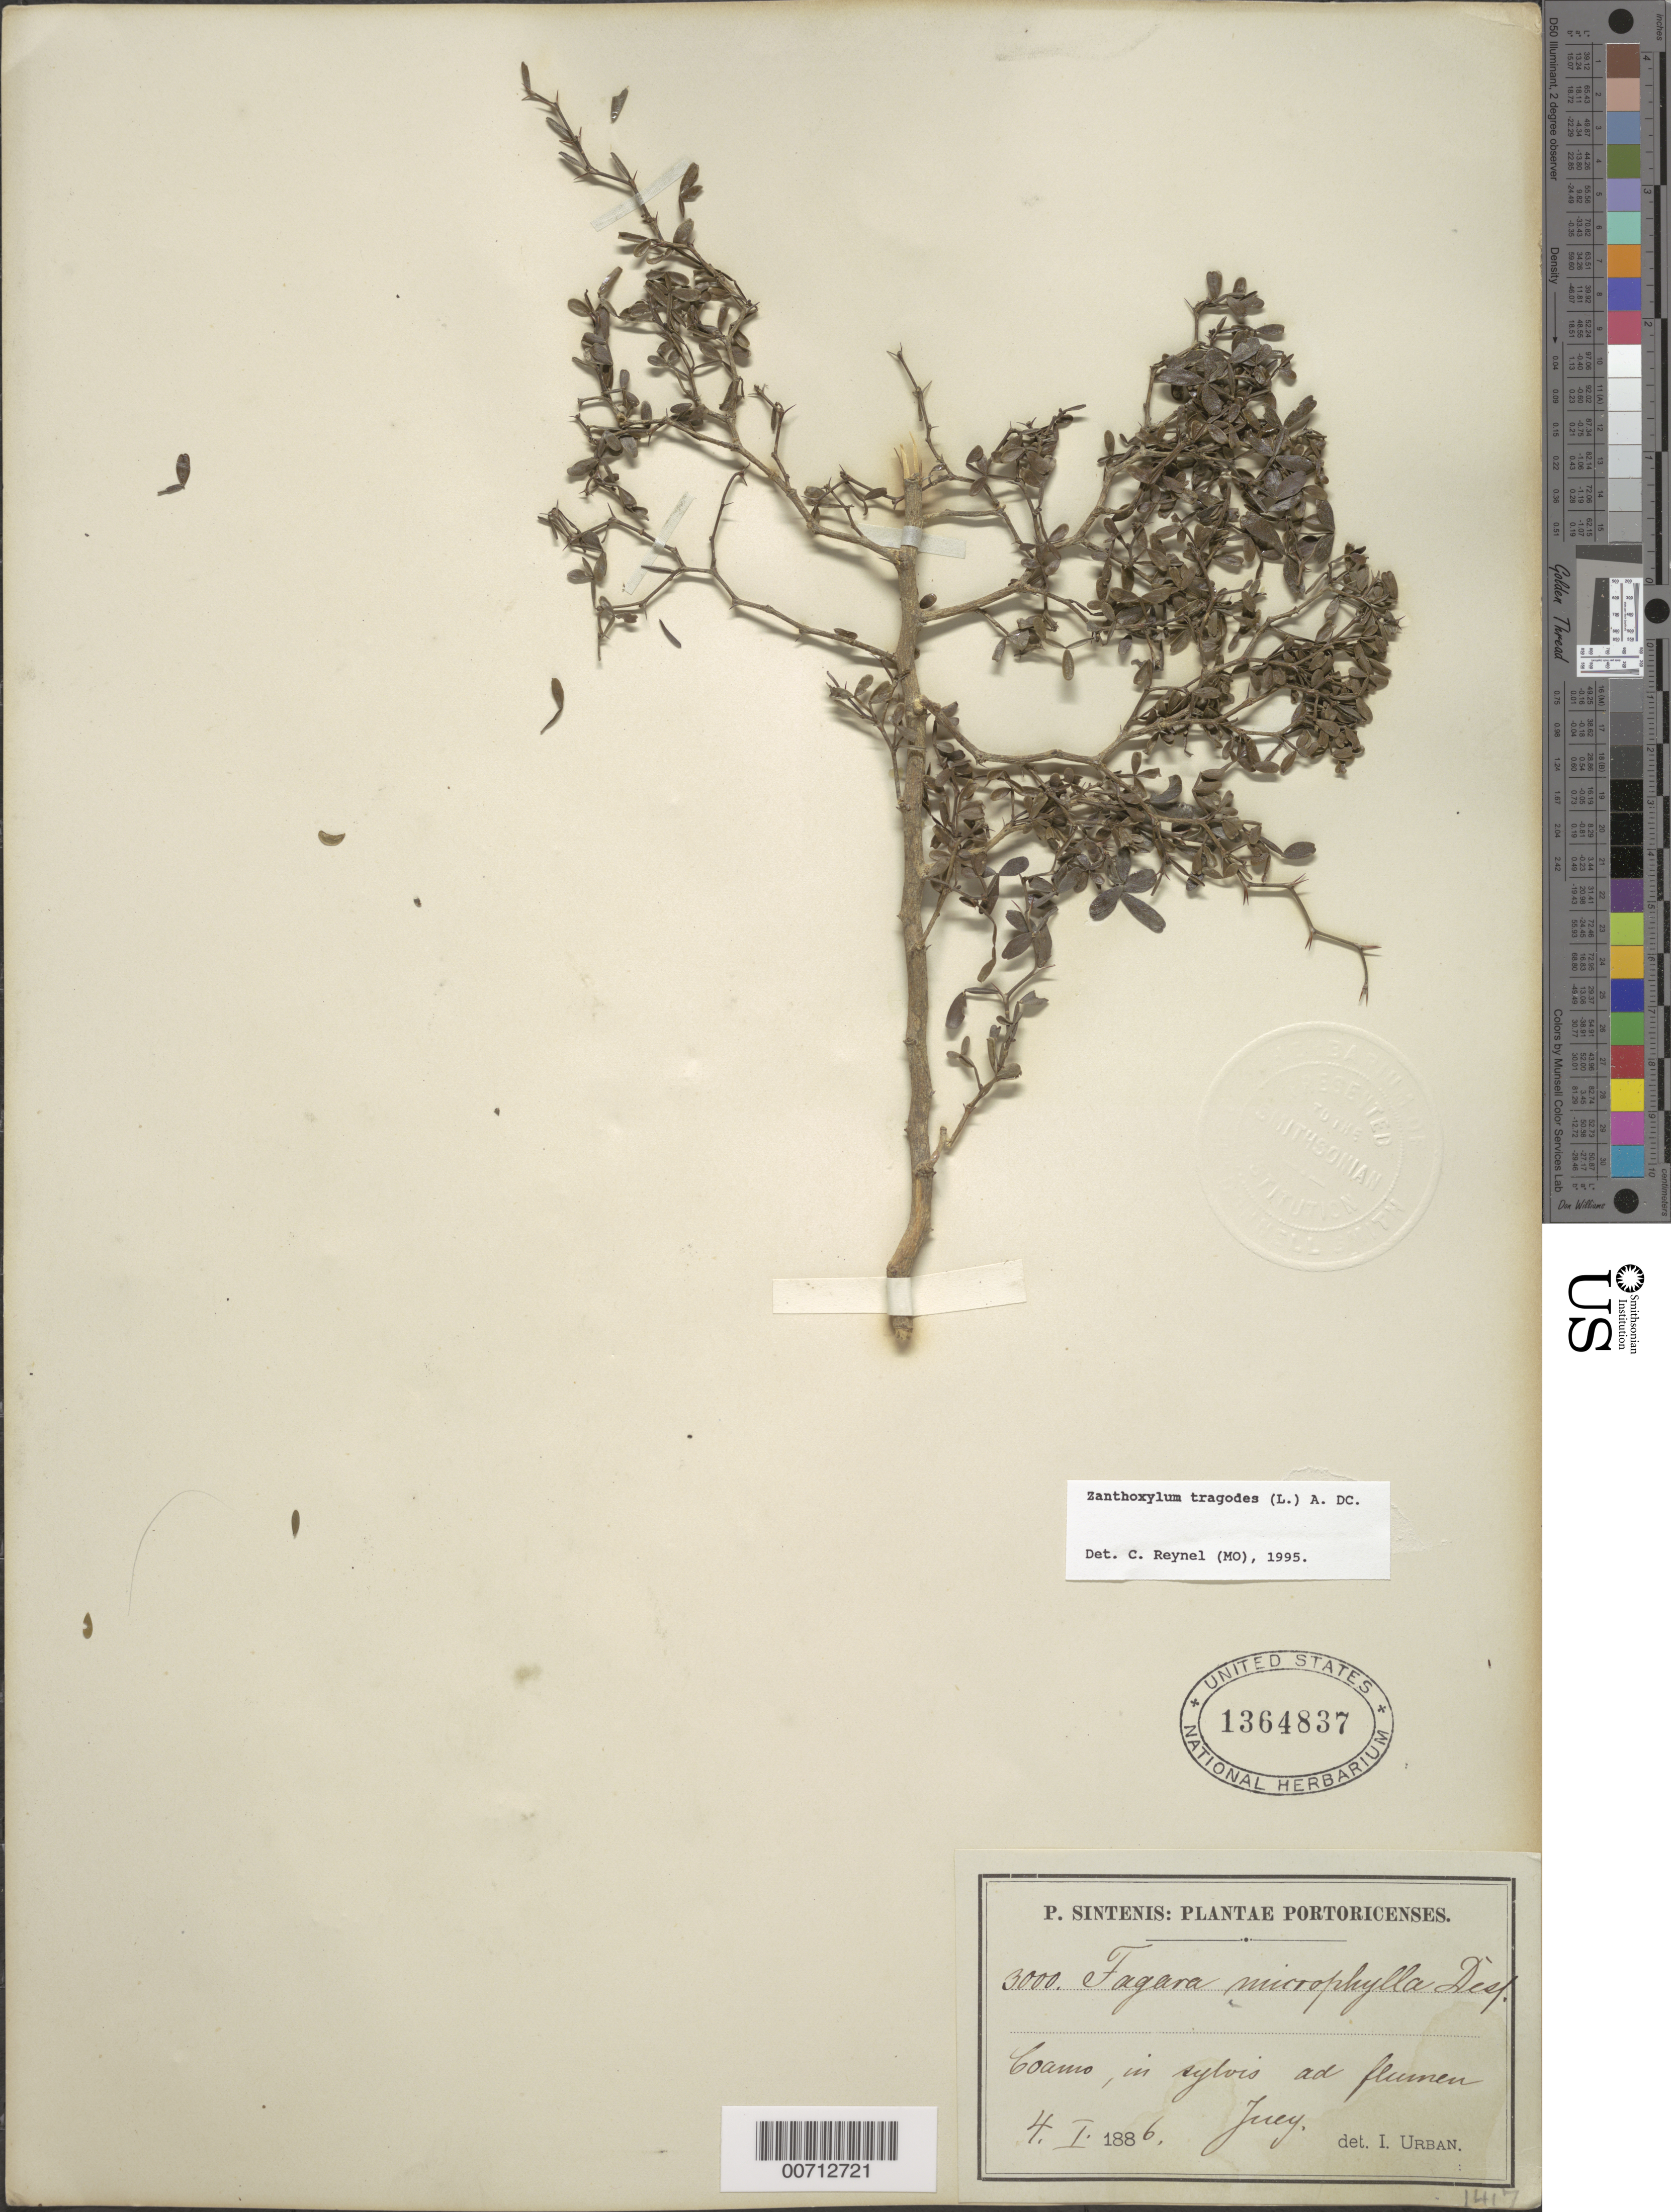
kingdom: Plantae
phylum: Tracheophyta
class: Magnoliopsida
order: Sapindales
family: Rutaceae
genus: Zanthoxylum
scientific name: Zanthoxylum tragodes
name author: (L.) DC.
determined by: Reynel, Carlos A., (MO), Missouri Botanical Garden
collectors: P. Sintenis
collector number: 3000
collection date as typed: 04 Jan 1886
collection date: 1886-01-04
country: Puerto Rico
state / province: Coamo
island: Greater Antilles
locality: Coamo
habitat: In sylvis ad flumen Juey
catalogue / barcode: US 1364837